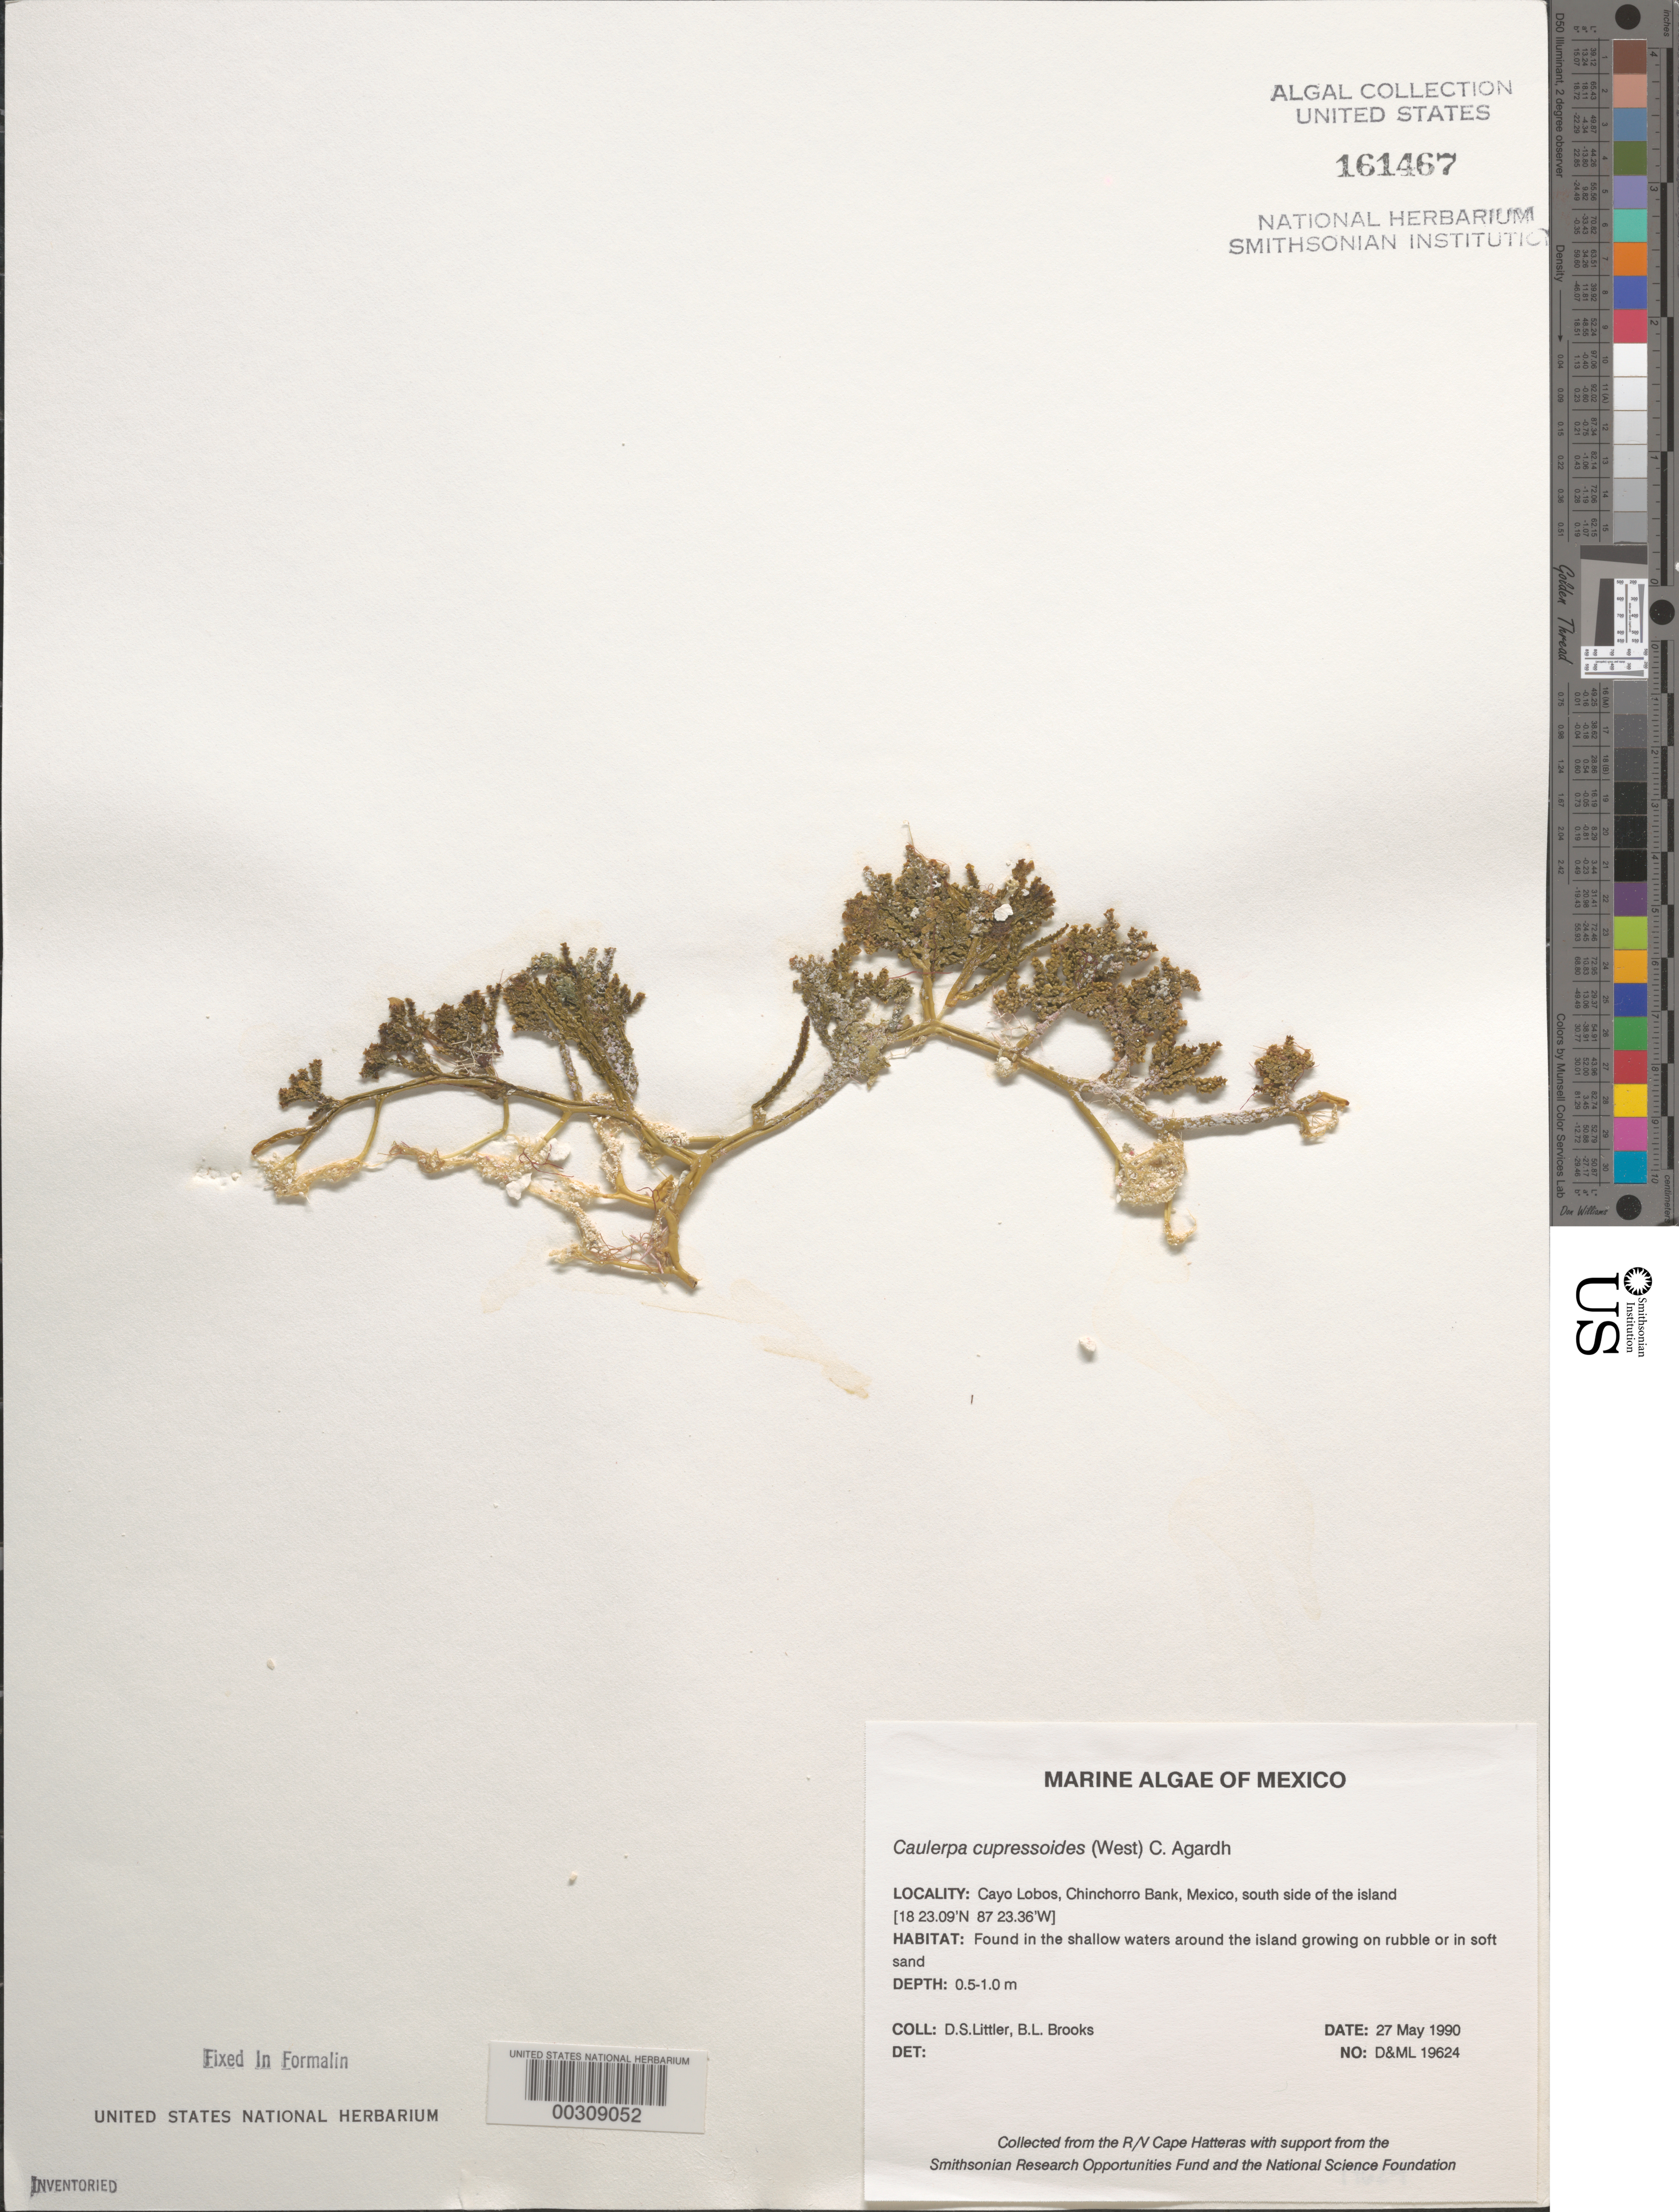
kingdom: Plantae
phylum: Chlorophyta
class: Ulvophyceae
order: Bryopsidales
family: Caulerpaceae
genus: Caulerpa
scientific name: Caulerpa cupressoides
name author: (Vahl) C. Agardh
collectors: D. S. Littler & B. Brooks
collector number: D&ML 19624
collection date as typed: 27 May 1990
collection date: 1990-05-27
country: Mexico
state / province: Quintana Roo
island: Cayo Lobos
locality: Chinchorro Bank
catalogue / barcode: US 161467